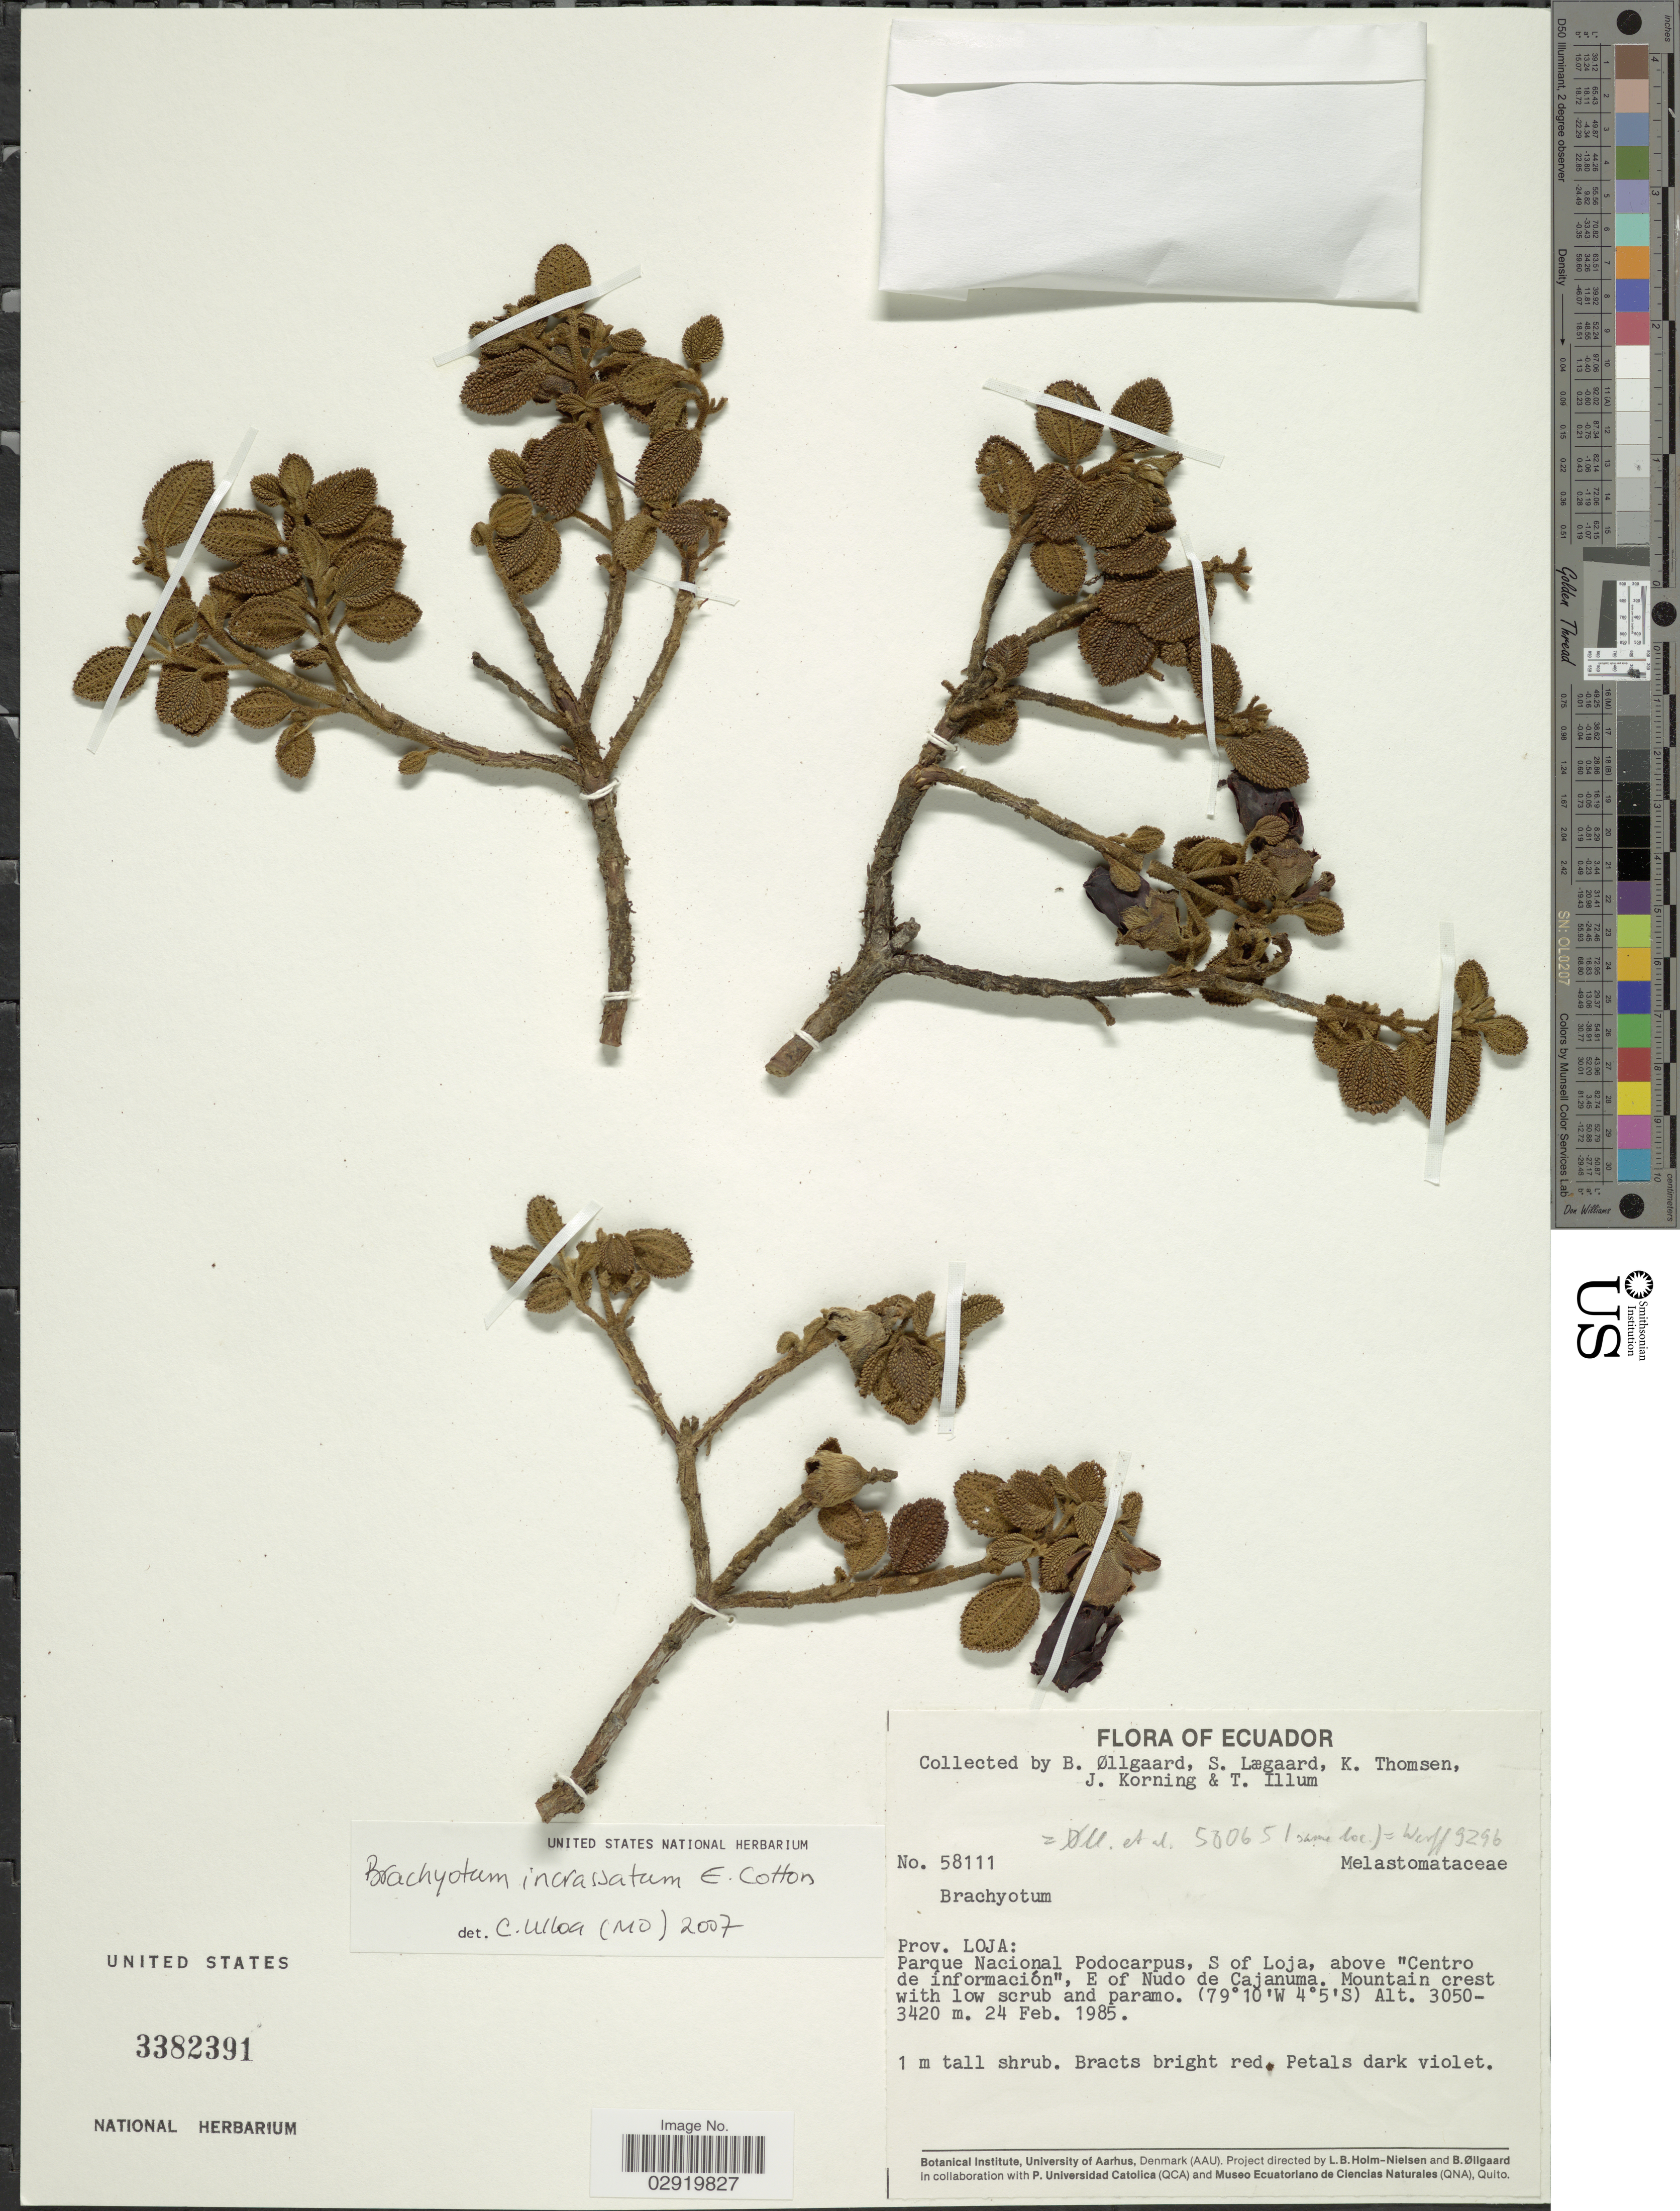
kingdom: Plantae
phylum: Tracheophyta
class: Magnoliopsida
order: Myrtales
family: Melastomataceae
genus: Brachyotum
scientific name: Brachyotum incrassatum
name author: E. Cotton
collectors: B. Øllgaard, S. Lægaard, K. Thomsen, J. Korning & T. Illum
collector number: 58111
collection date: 1985-02-24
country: Ecuador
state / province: Loja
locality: Parque Nacional Podocarpus, S of Loja, above "Centro de información", E of Nudo de Cajanuma.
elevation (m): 3050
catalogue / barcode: US 3382391